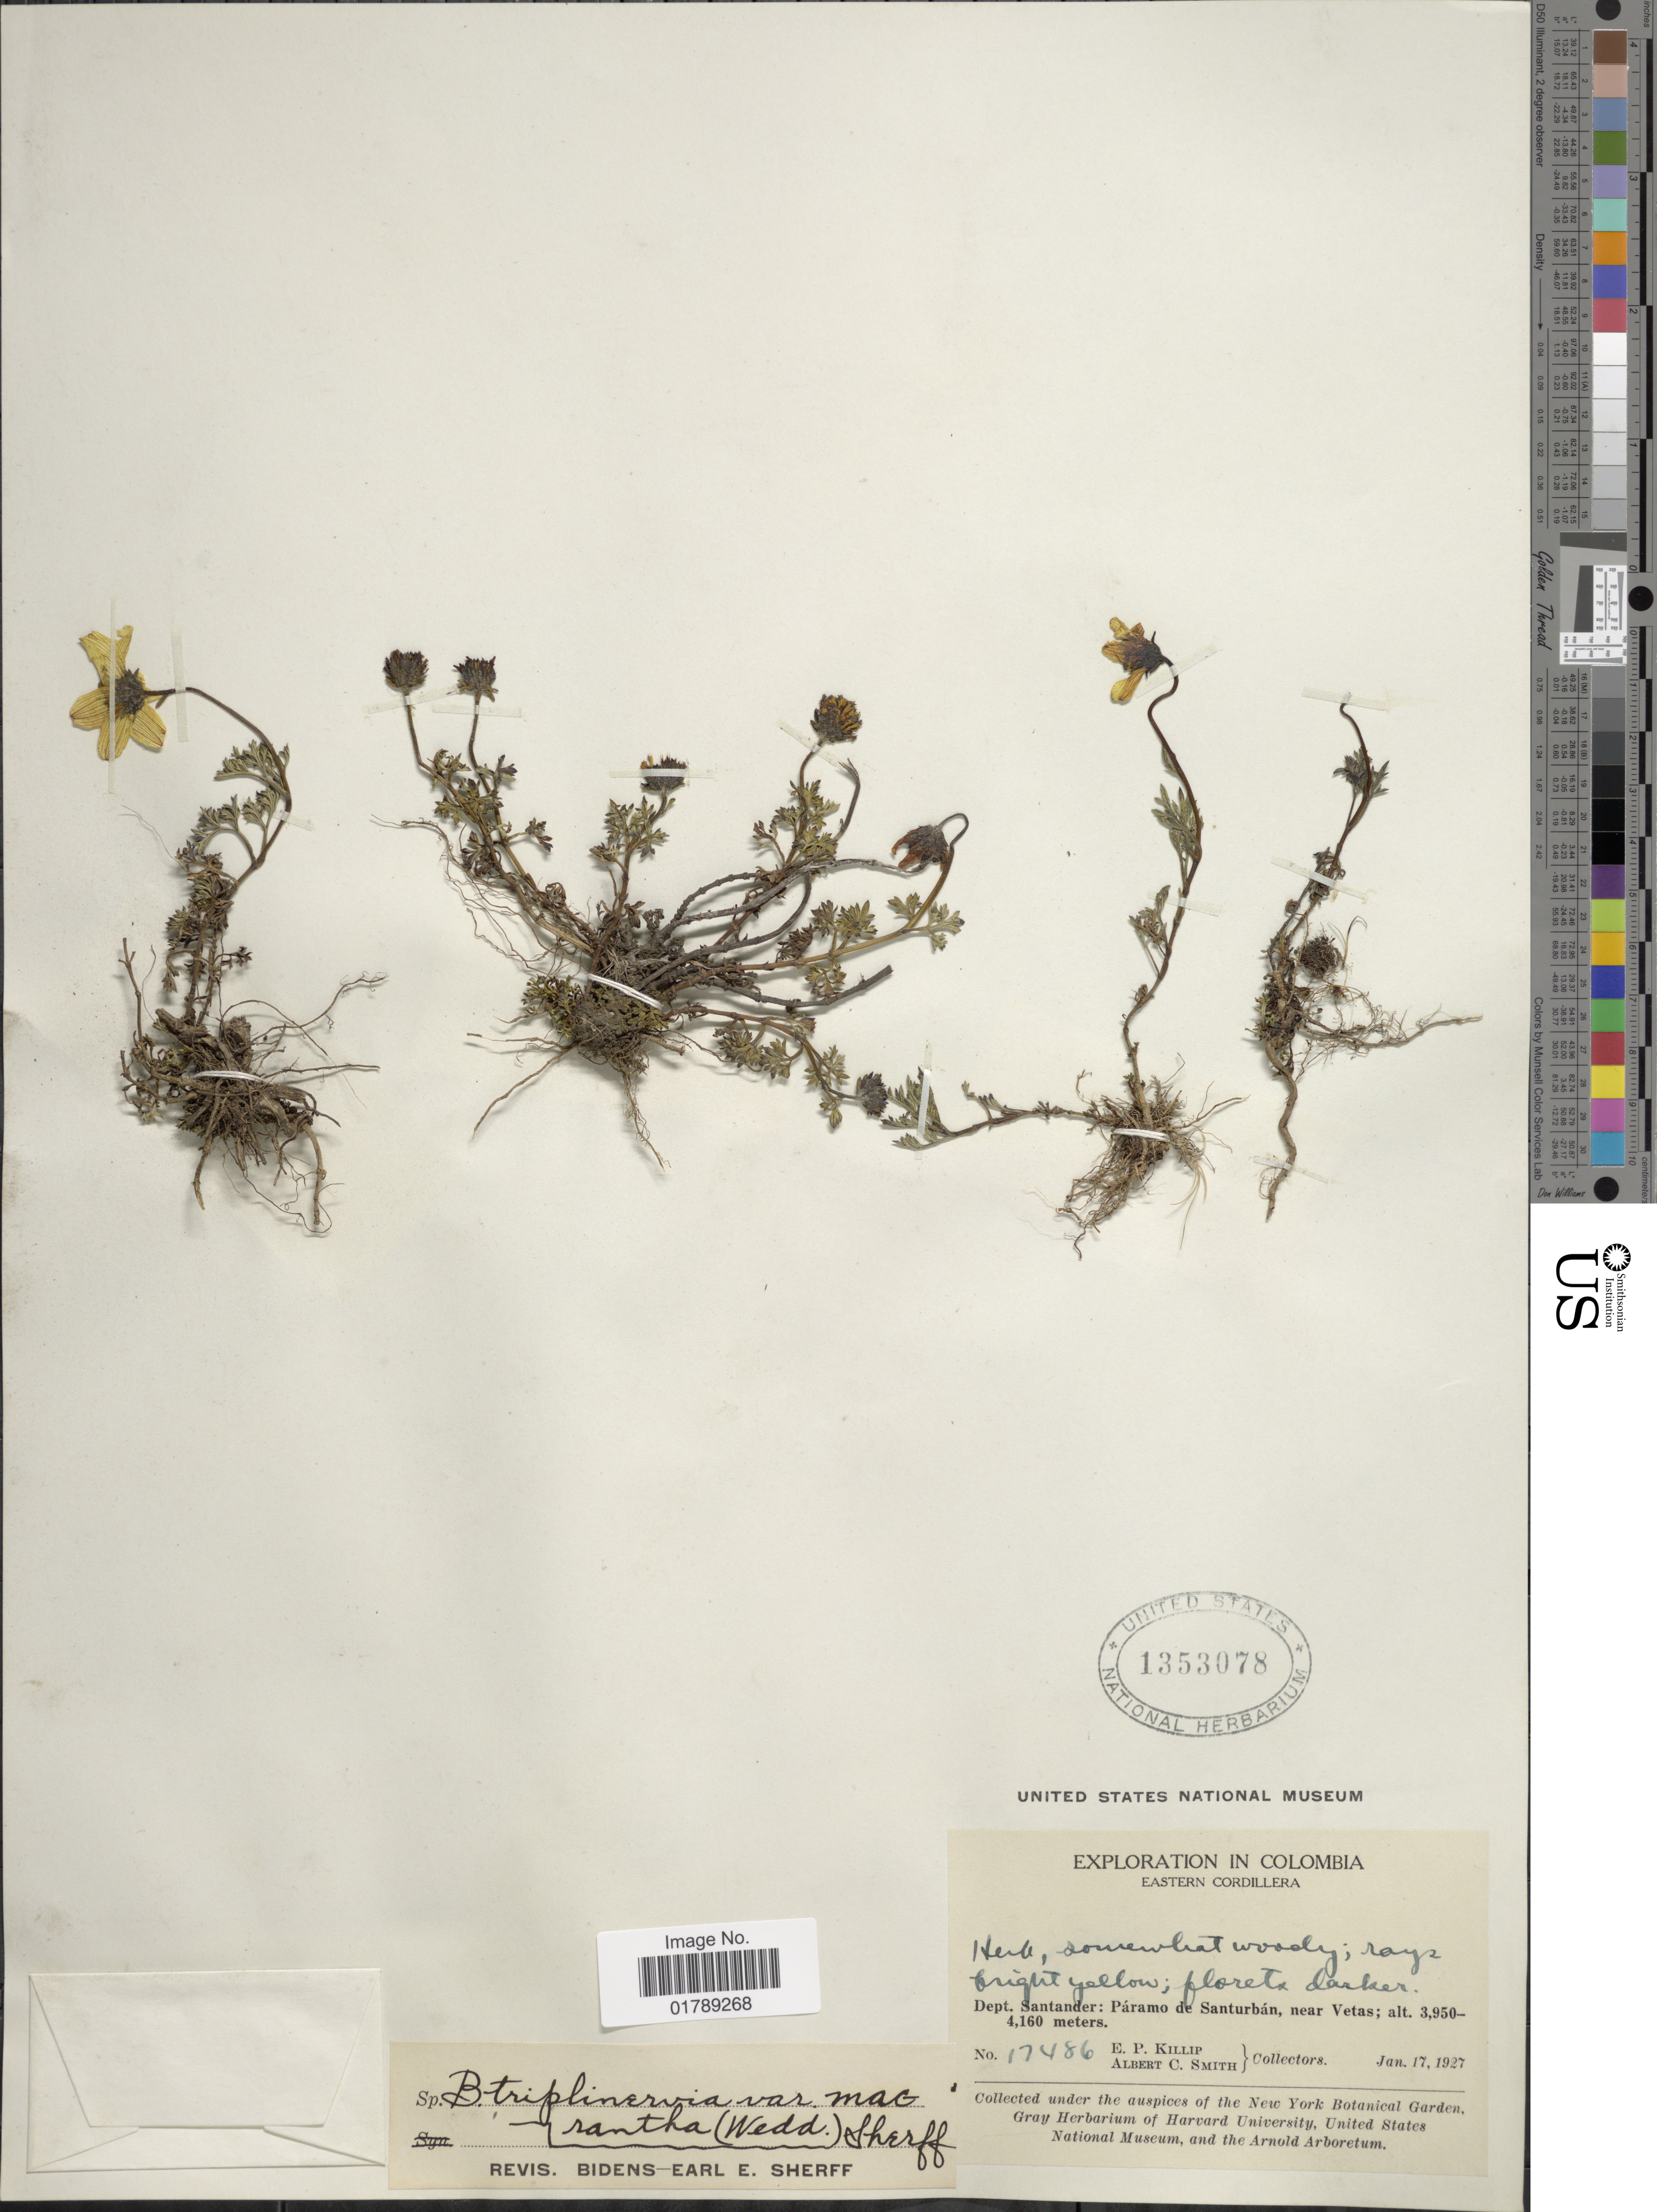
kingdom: Plantae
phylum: Tracheophyta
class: Magnoliopsida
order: Asterales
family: Asteraceae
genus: Bidens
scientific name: Bidens triplinervia var. macrantha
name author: (Wedd.) Sherff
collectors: E. P. Killip & A. C. Smith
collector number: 17486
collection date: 1927-01-17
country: Colombia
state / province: Santander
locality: Eastern Cordillera. Páramo de Santurbán, near Vetas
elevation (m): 3950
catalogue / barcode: US 1353078